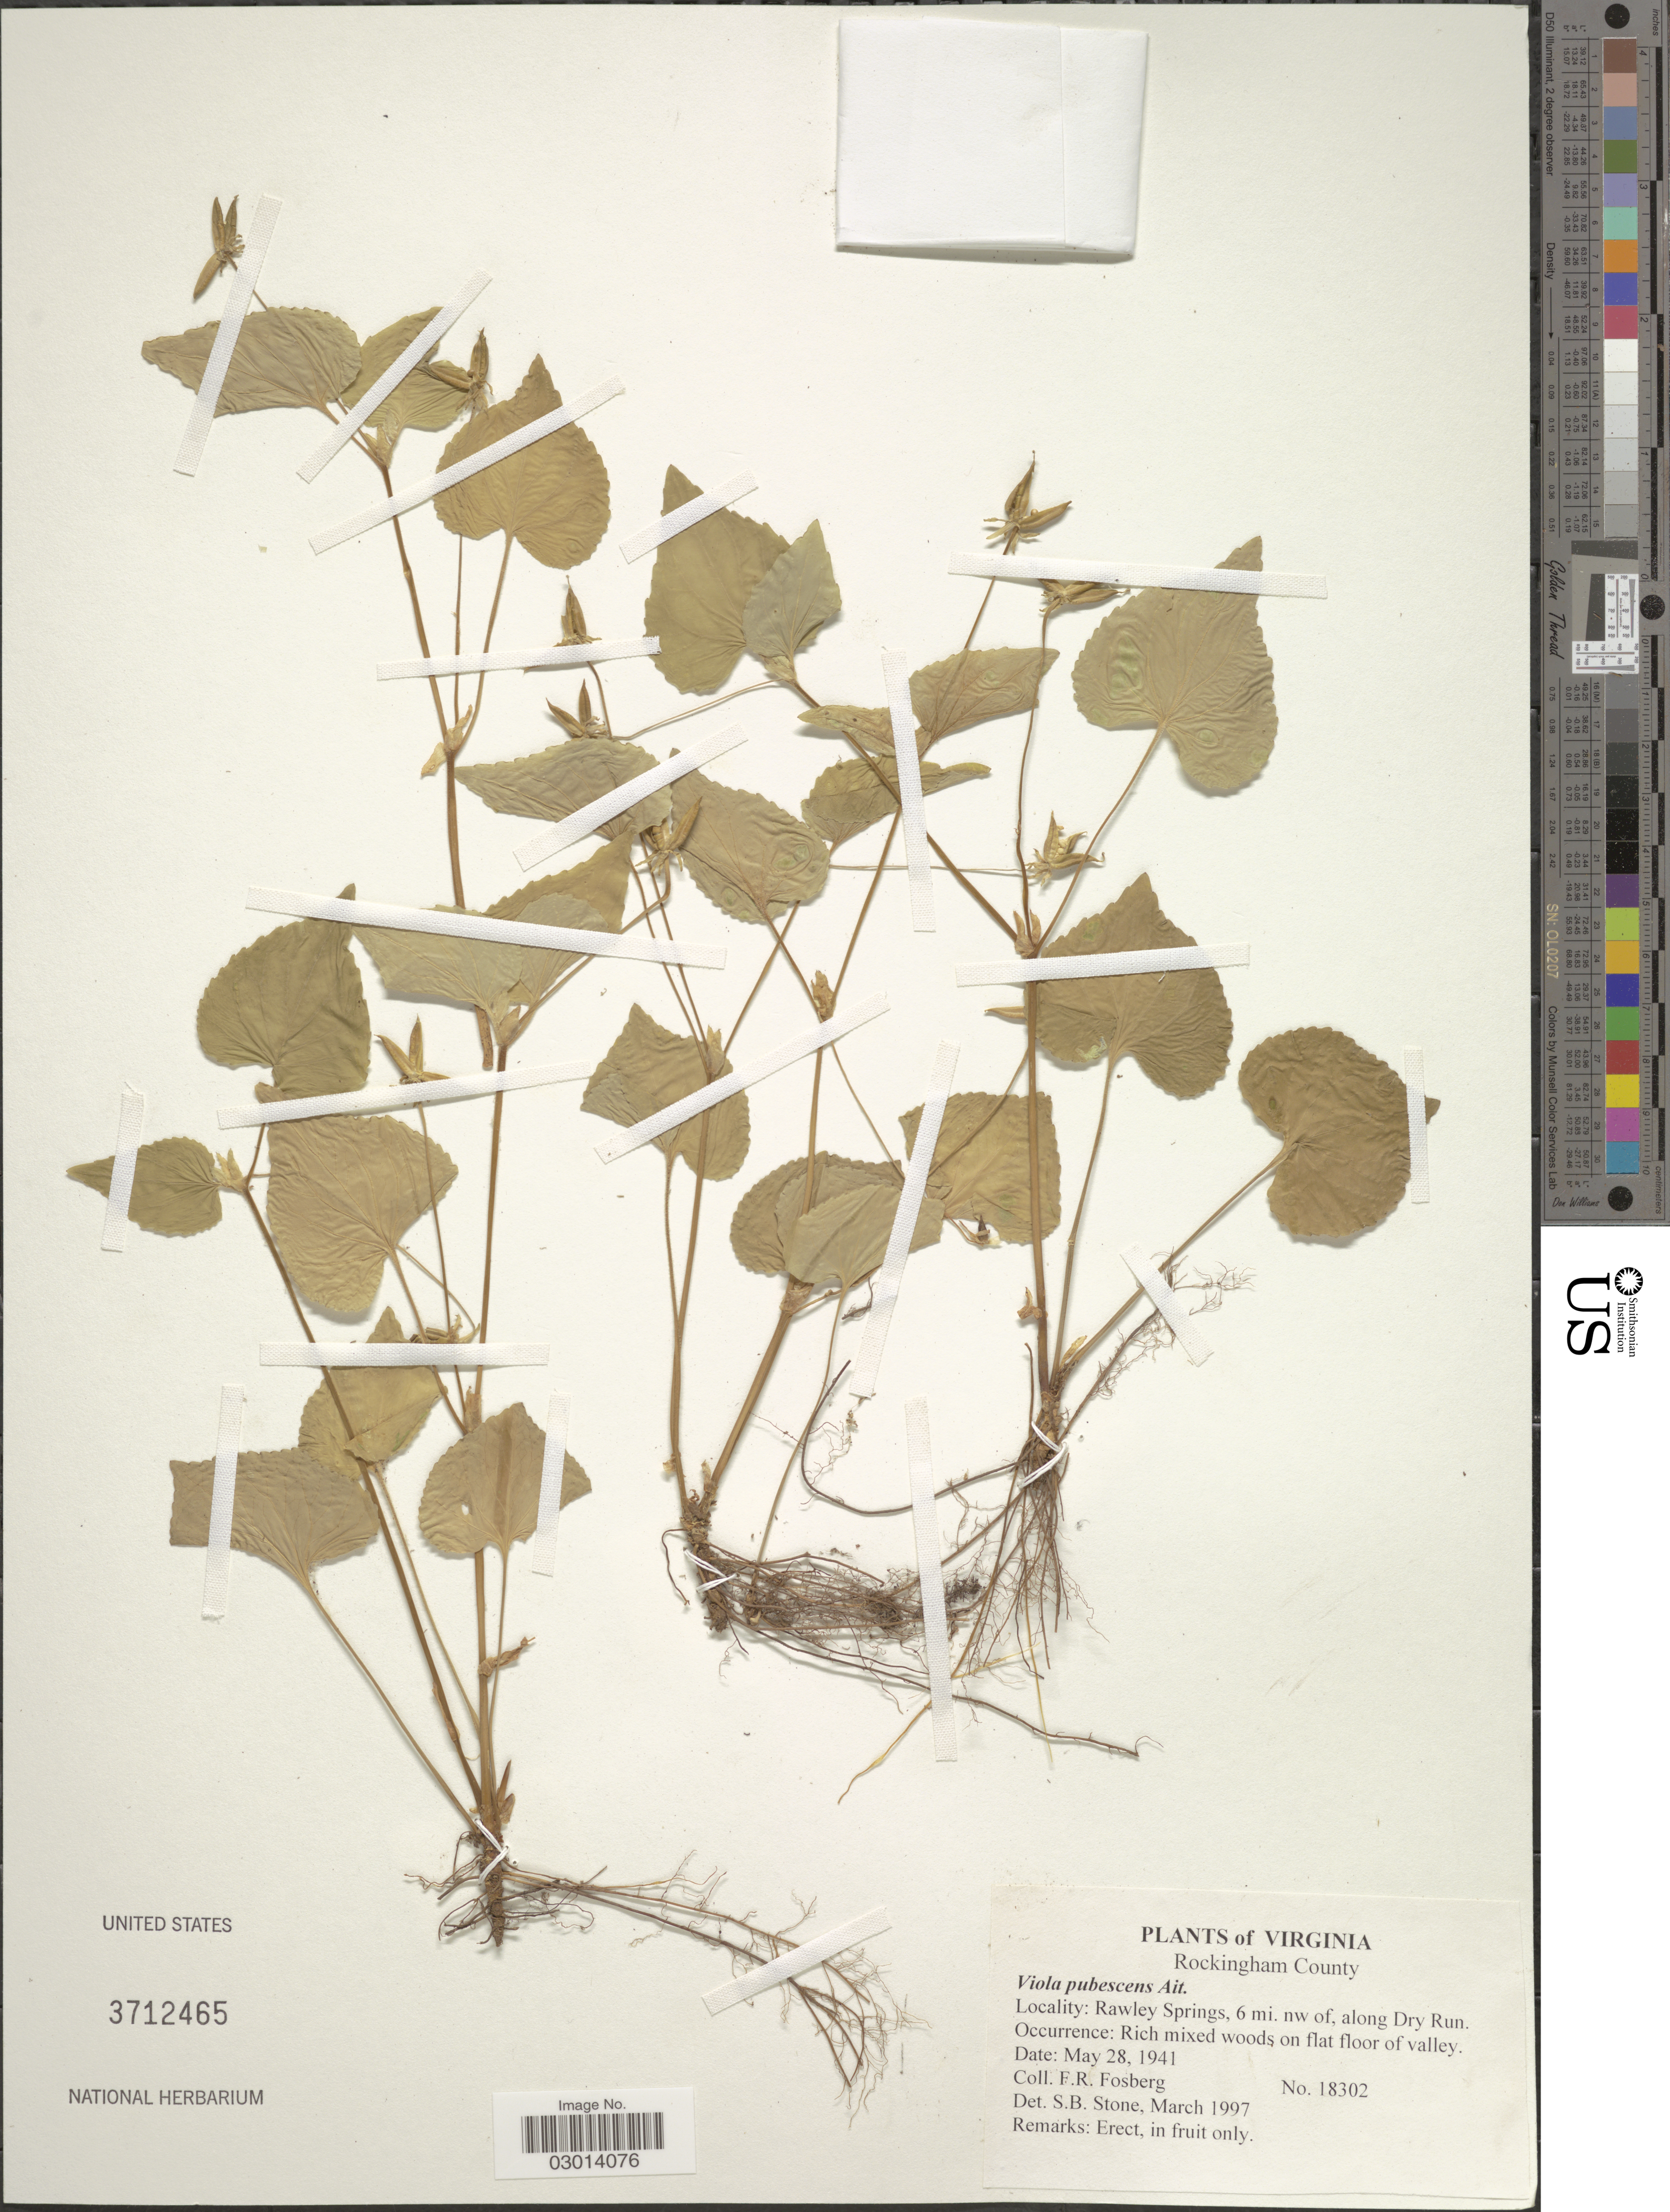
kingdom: Plantae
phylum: Tracheophyta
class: Magnoliopsida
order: Malpighiales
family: Violaceae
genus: Viola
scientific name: Viola pubescens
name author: Aiton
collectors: F. R. Fosberg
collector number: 18302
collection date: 1941-05-28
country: United States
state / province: Virginia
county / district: Rockingham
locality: Rawley Springs, 6 mi. nw of, along Dry Run.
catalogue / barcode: US 3712465